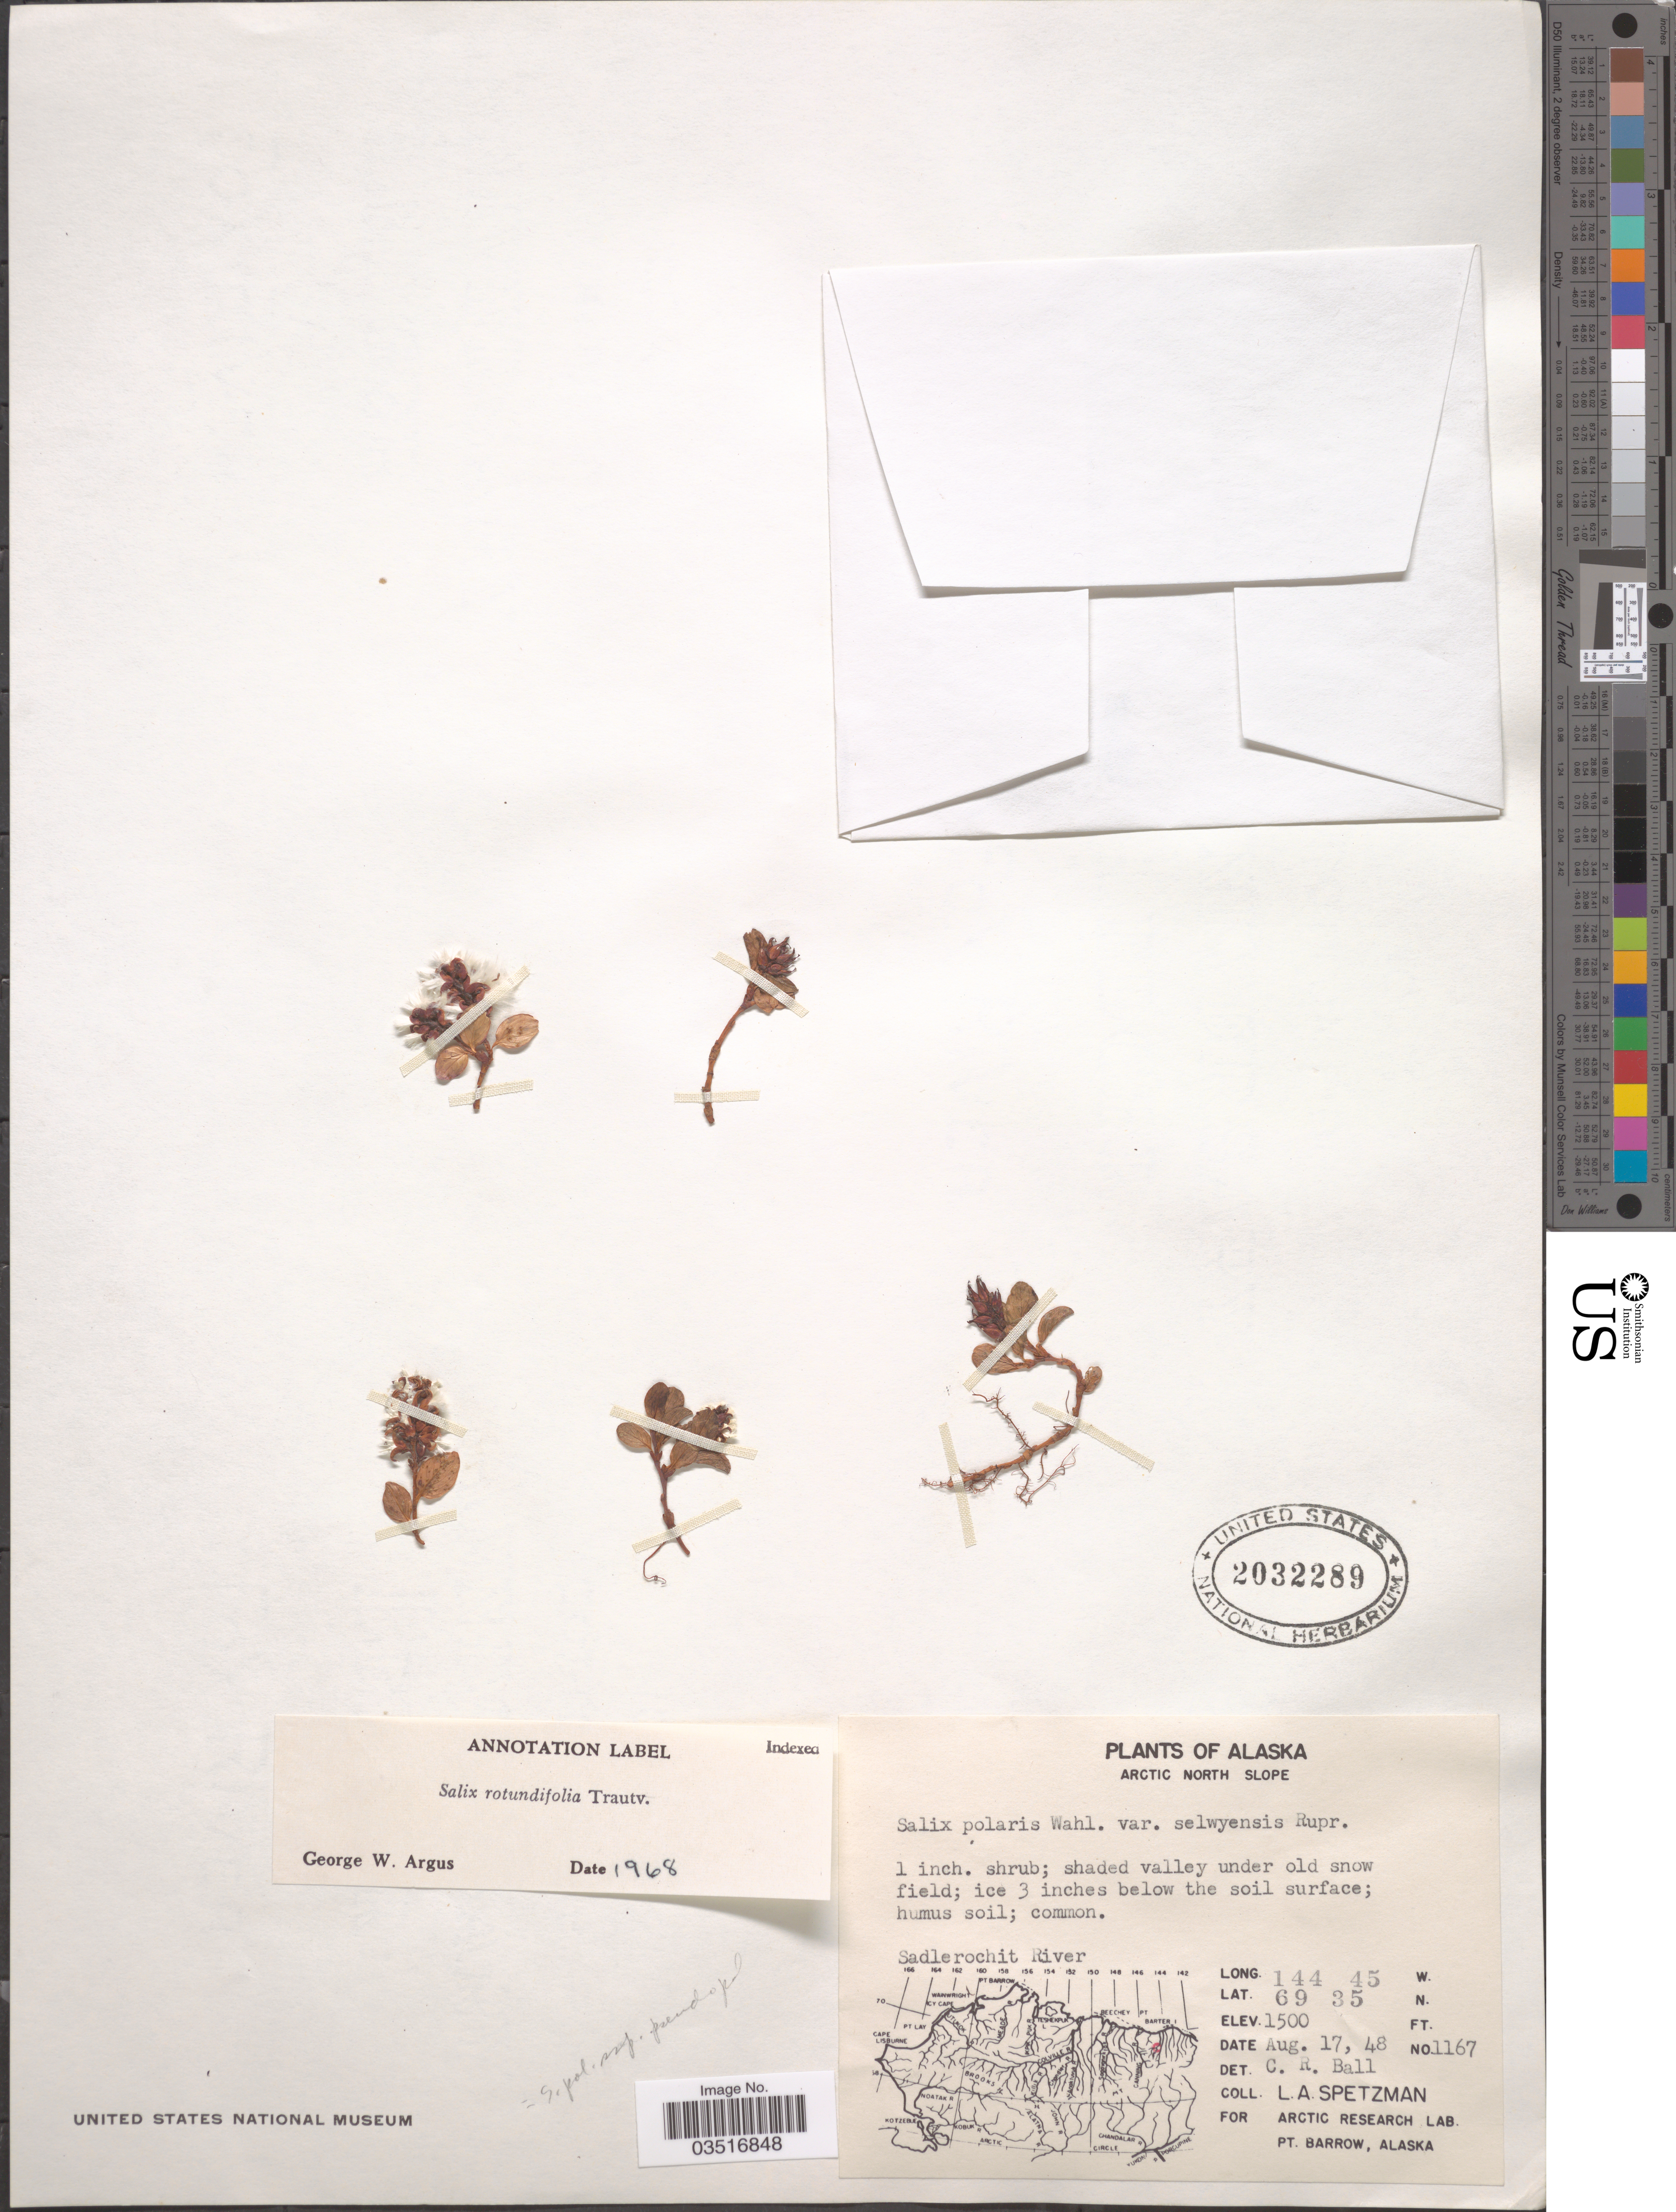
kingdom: Plantae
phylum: Tracheophyta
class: Magnoliopsida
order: Malpighiales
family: Salicaceae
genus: Salix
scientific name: Salix rotundifolia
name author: Trautv.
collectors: L. Spetzman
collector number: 1167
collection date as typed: Transcribed d/m/y: 17/8/48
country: United States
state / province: Alaska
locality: Arctic North Slope. Sadlerochit River.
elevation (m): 457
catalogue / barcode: US 2032289